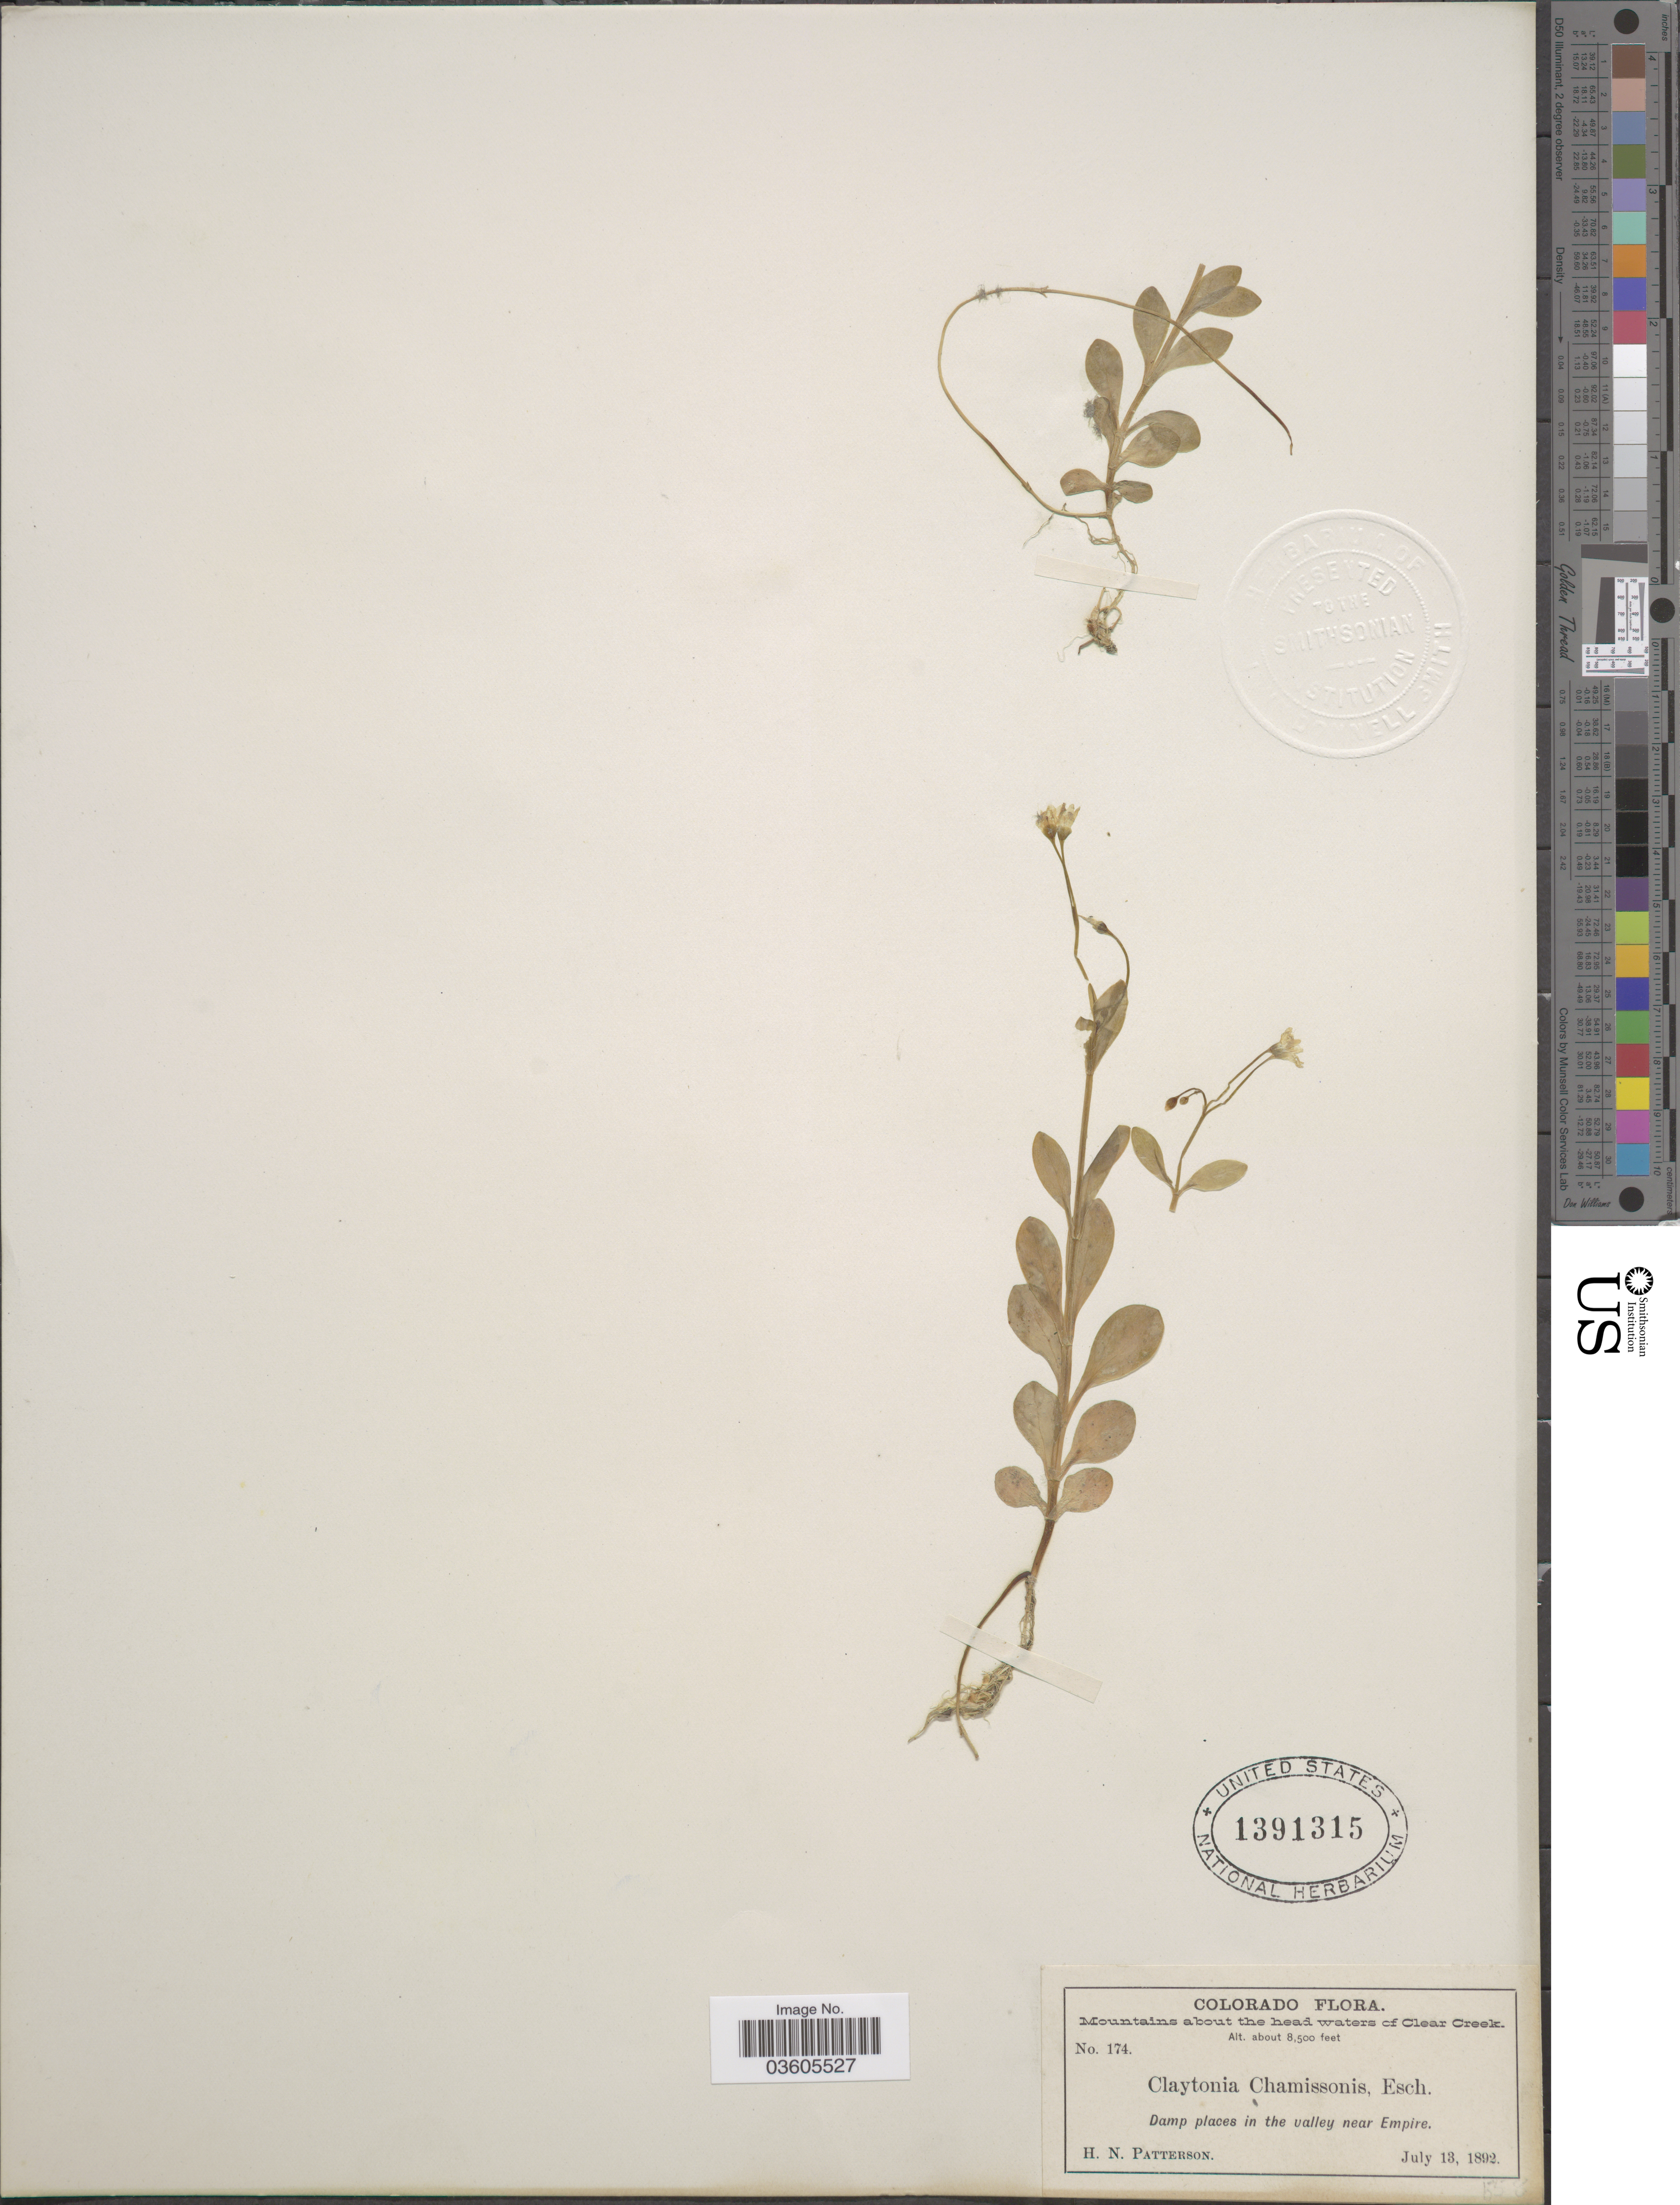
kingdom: Plantae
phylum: Tracheophyta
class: Magnoliopsida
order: Caryophyllales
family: Montiaceae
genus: Montia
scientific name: Montia chamissoi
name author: (Ledeb. ex Spreng.) Greene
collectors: H. N. Patterson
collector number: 174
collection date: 1892-07-13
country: United States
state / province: Colorado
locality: Mountains about the head waters of Clear Creek. Damp places in the valley near Empire.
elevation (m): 2591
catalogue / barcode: US 1391315